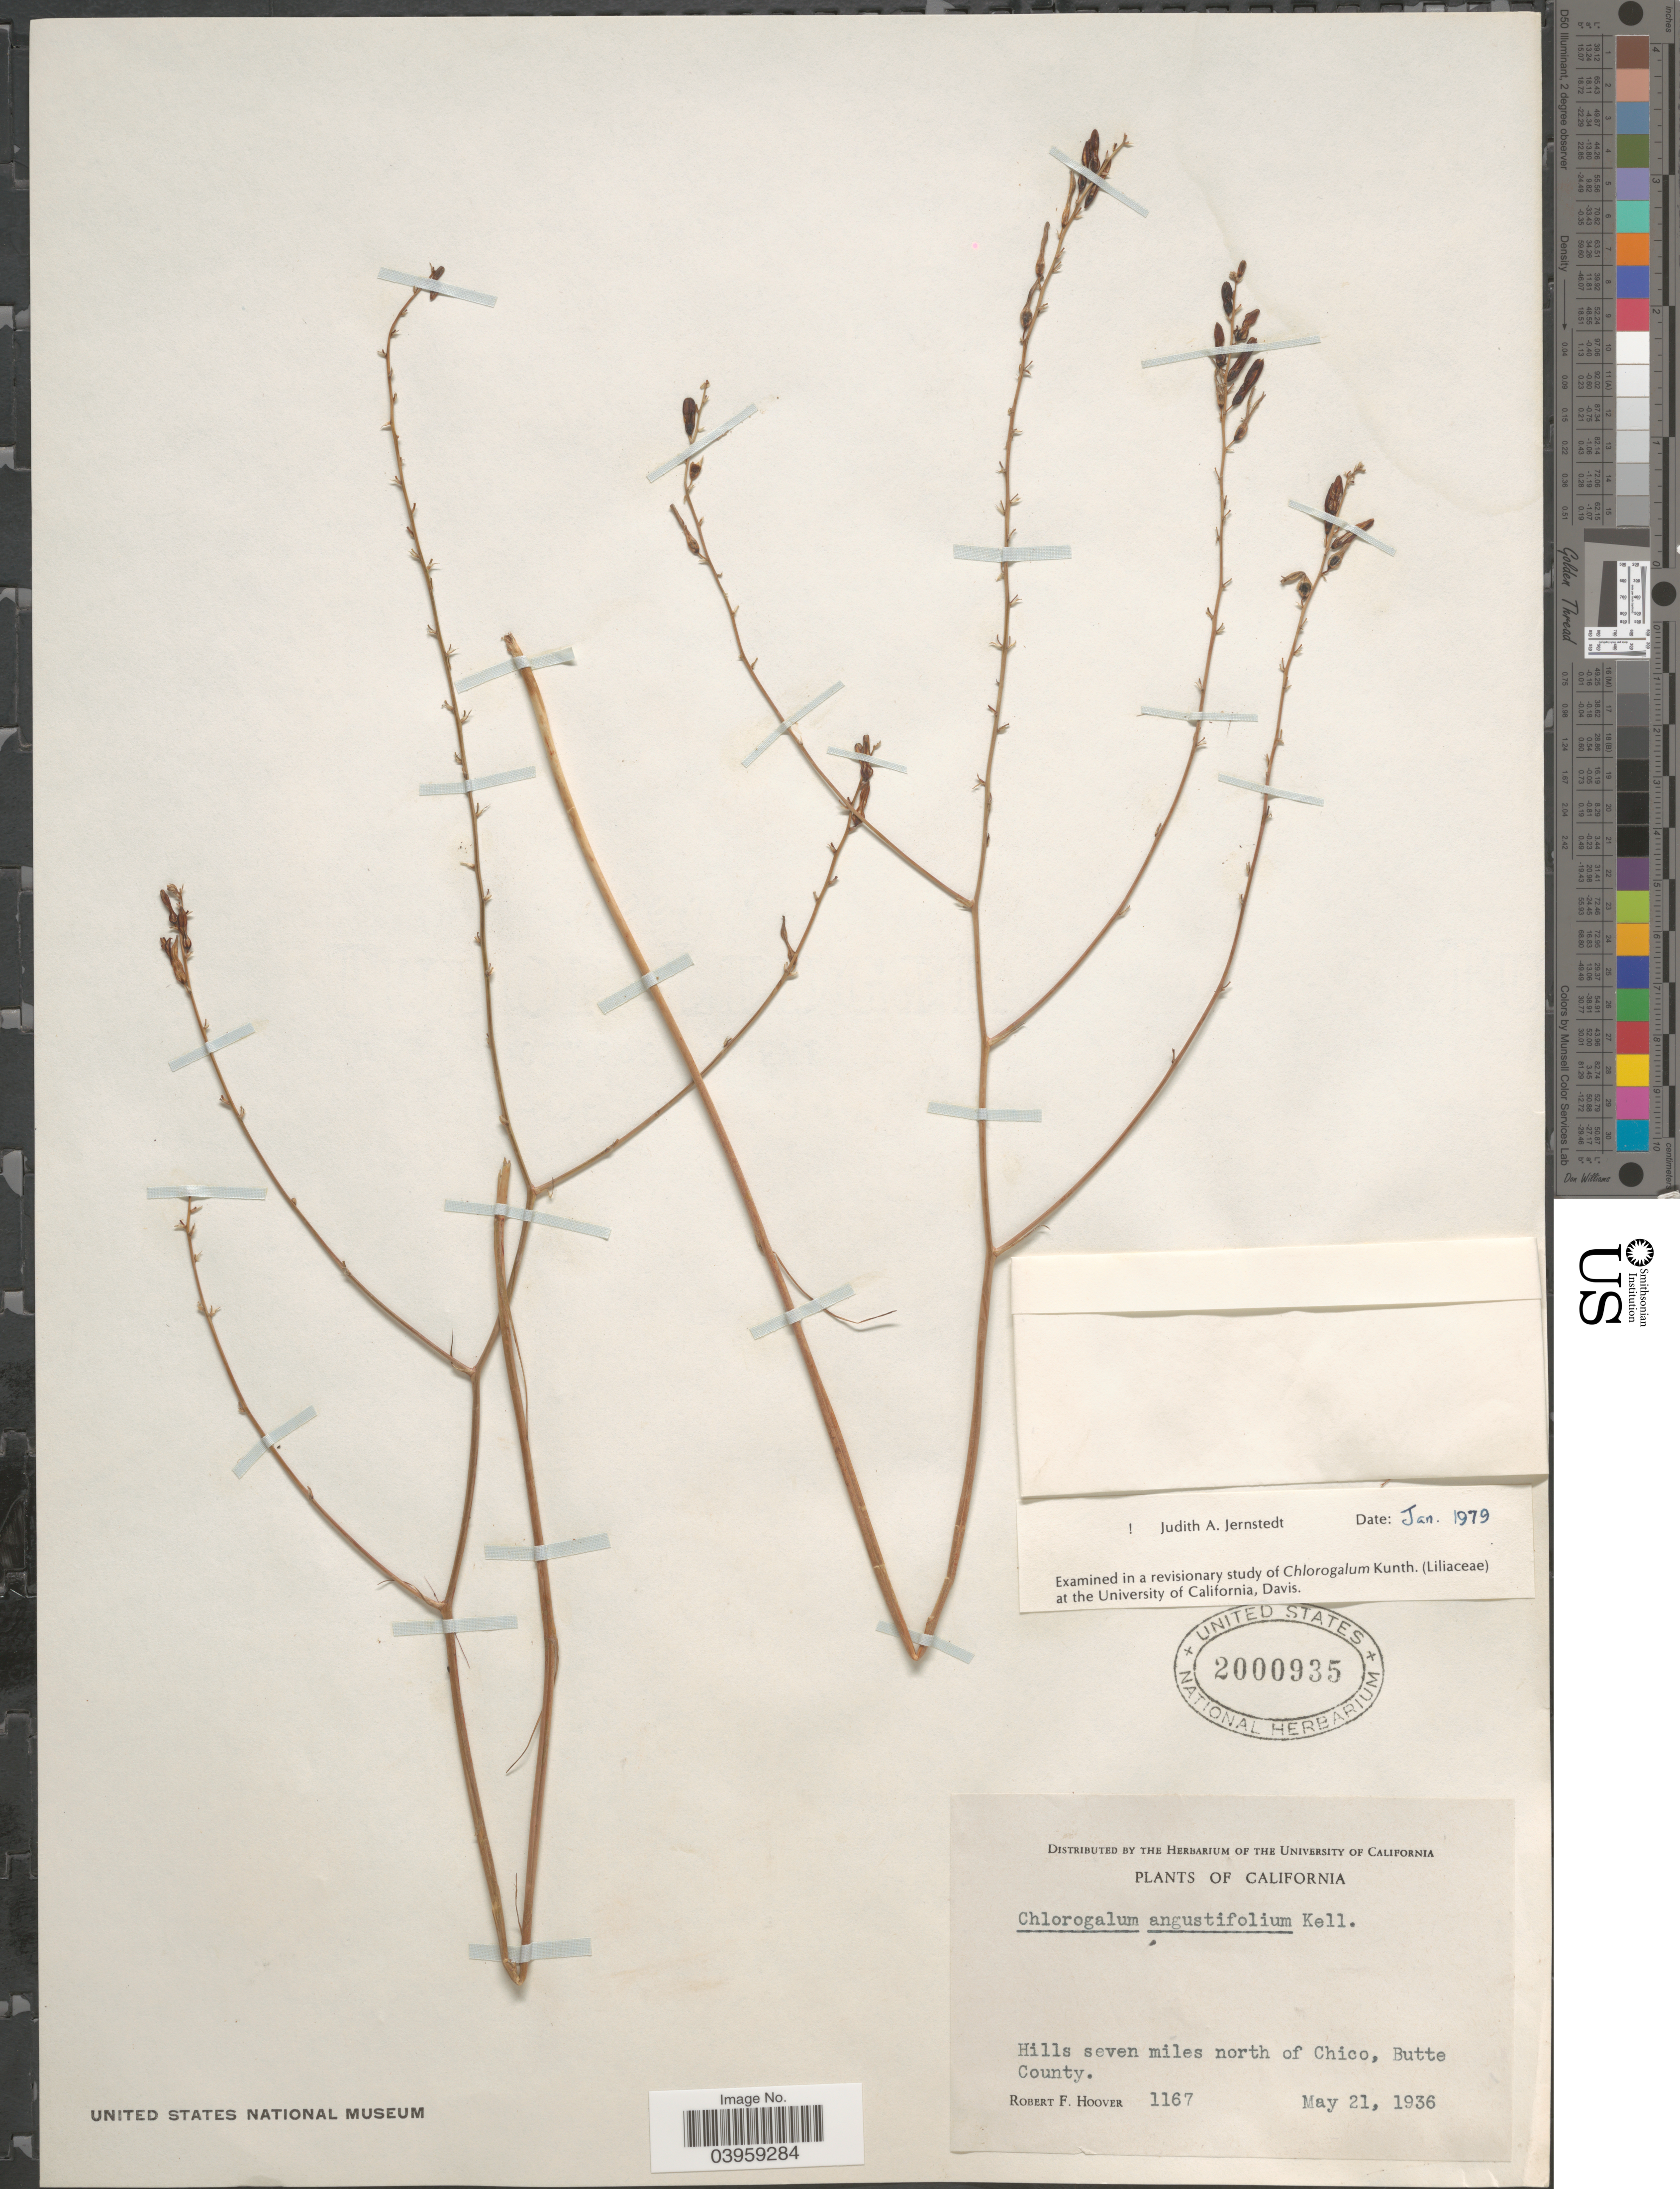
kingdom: Plantae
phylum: Tracheophyta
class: Liliopsida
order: Asparagales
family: Asparagaceae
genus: Chlorogalum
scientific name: Chlorogalum angustifolium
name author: Kellogg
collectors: R. F. Hoover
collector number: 1167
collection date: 1936-05-21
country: United States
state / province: California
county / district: Butte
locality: Hills seven miles north of Chico, Butte County.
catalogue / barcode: US 2000935